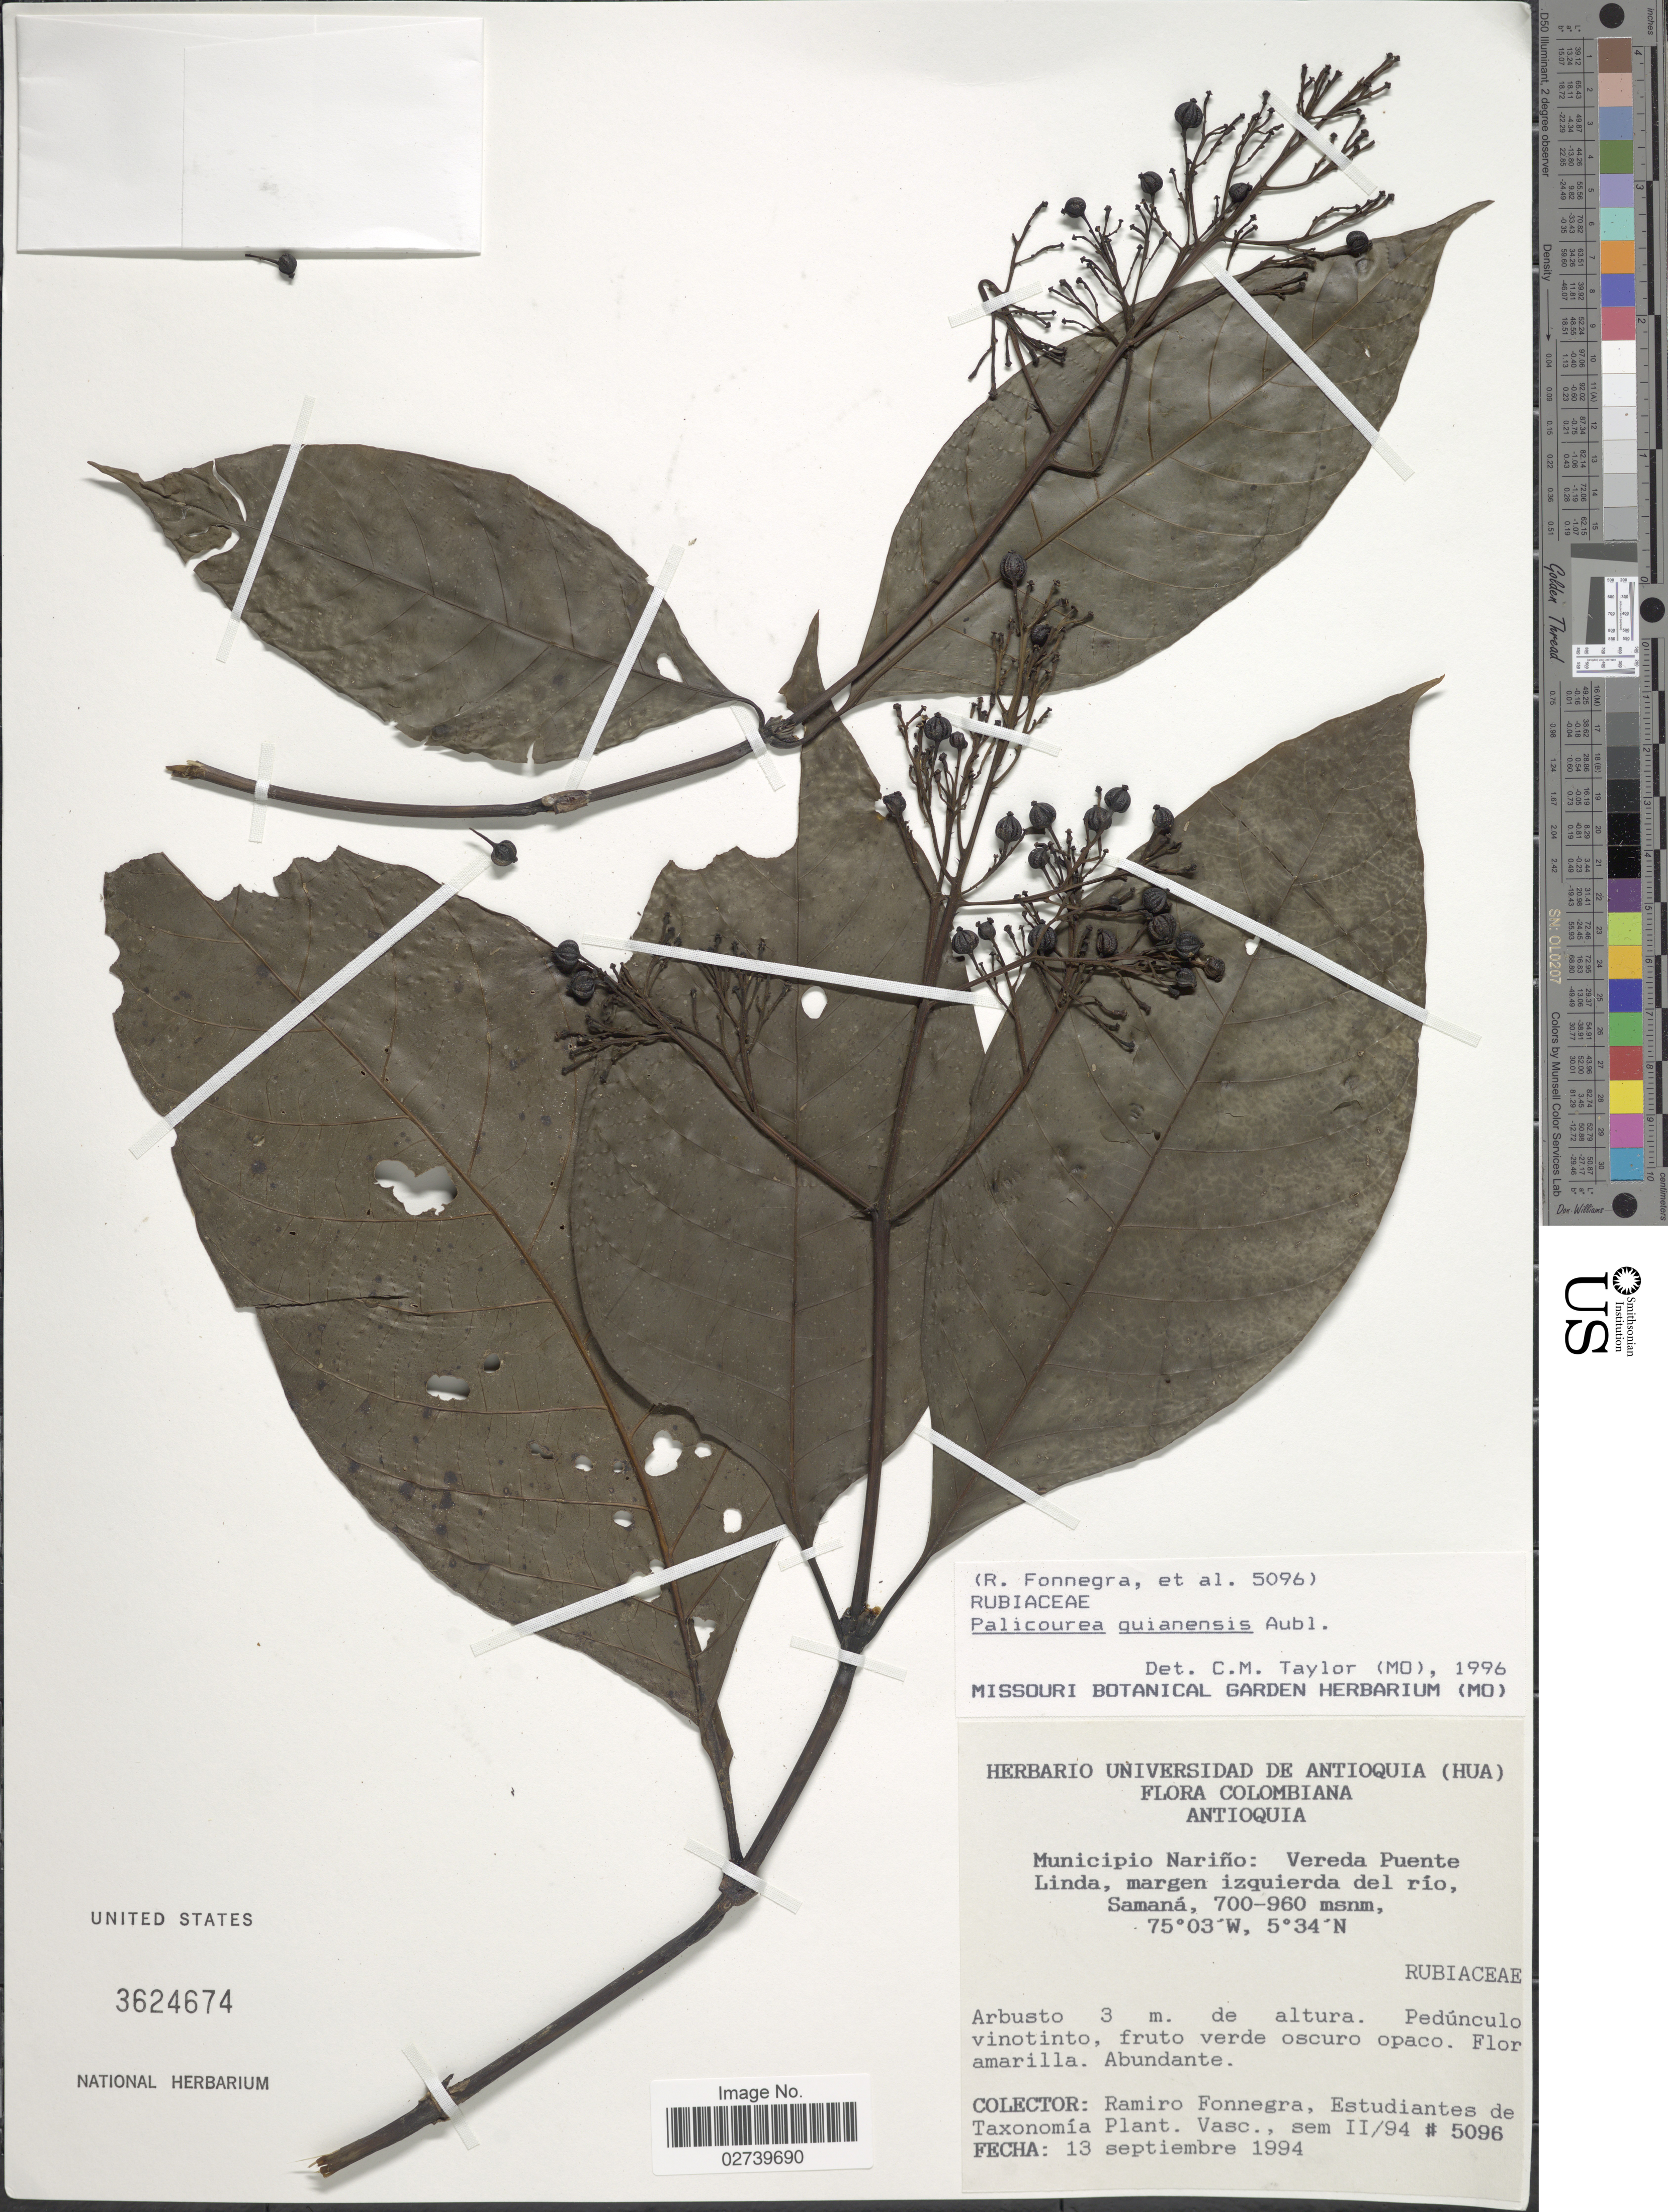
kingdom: Plantae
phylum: Tracheophyta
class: Magnoliopsida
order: Gentianales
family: Rubiaceae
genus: Palicourea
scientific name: Palicourea guianensis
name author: Aubl.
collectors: R. Fonnegra G. & Estudiantes de Taxonomía de Plant. Vasculares sem., II/94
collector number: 5096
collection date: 1994-09-13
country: Colombia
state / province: Antioquia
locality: Municipio Nariño: Vereda Puente Linda, margen izquierda del río, Samaná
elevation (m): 700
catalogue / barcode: US 3624674